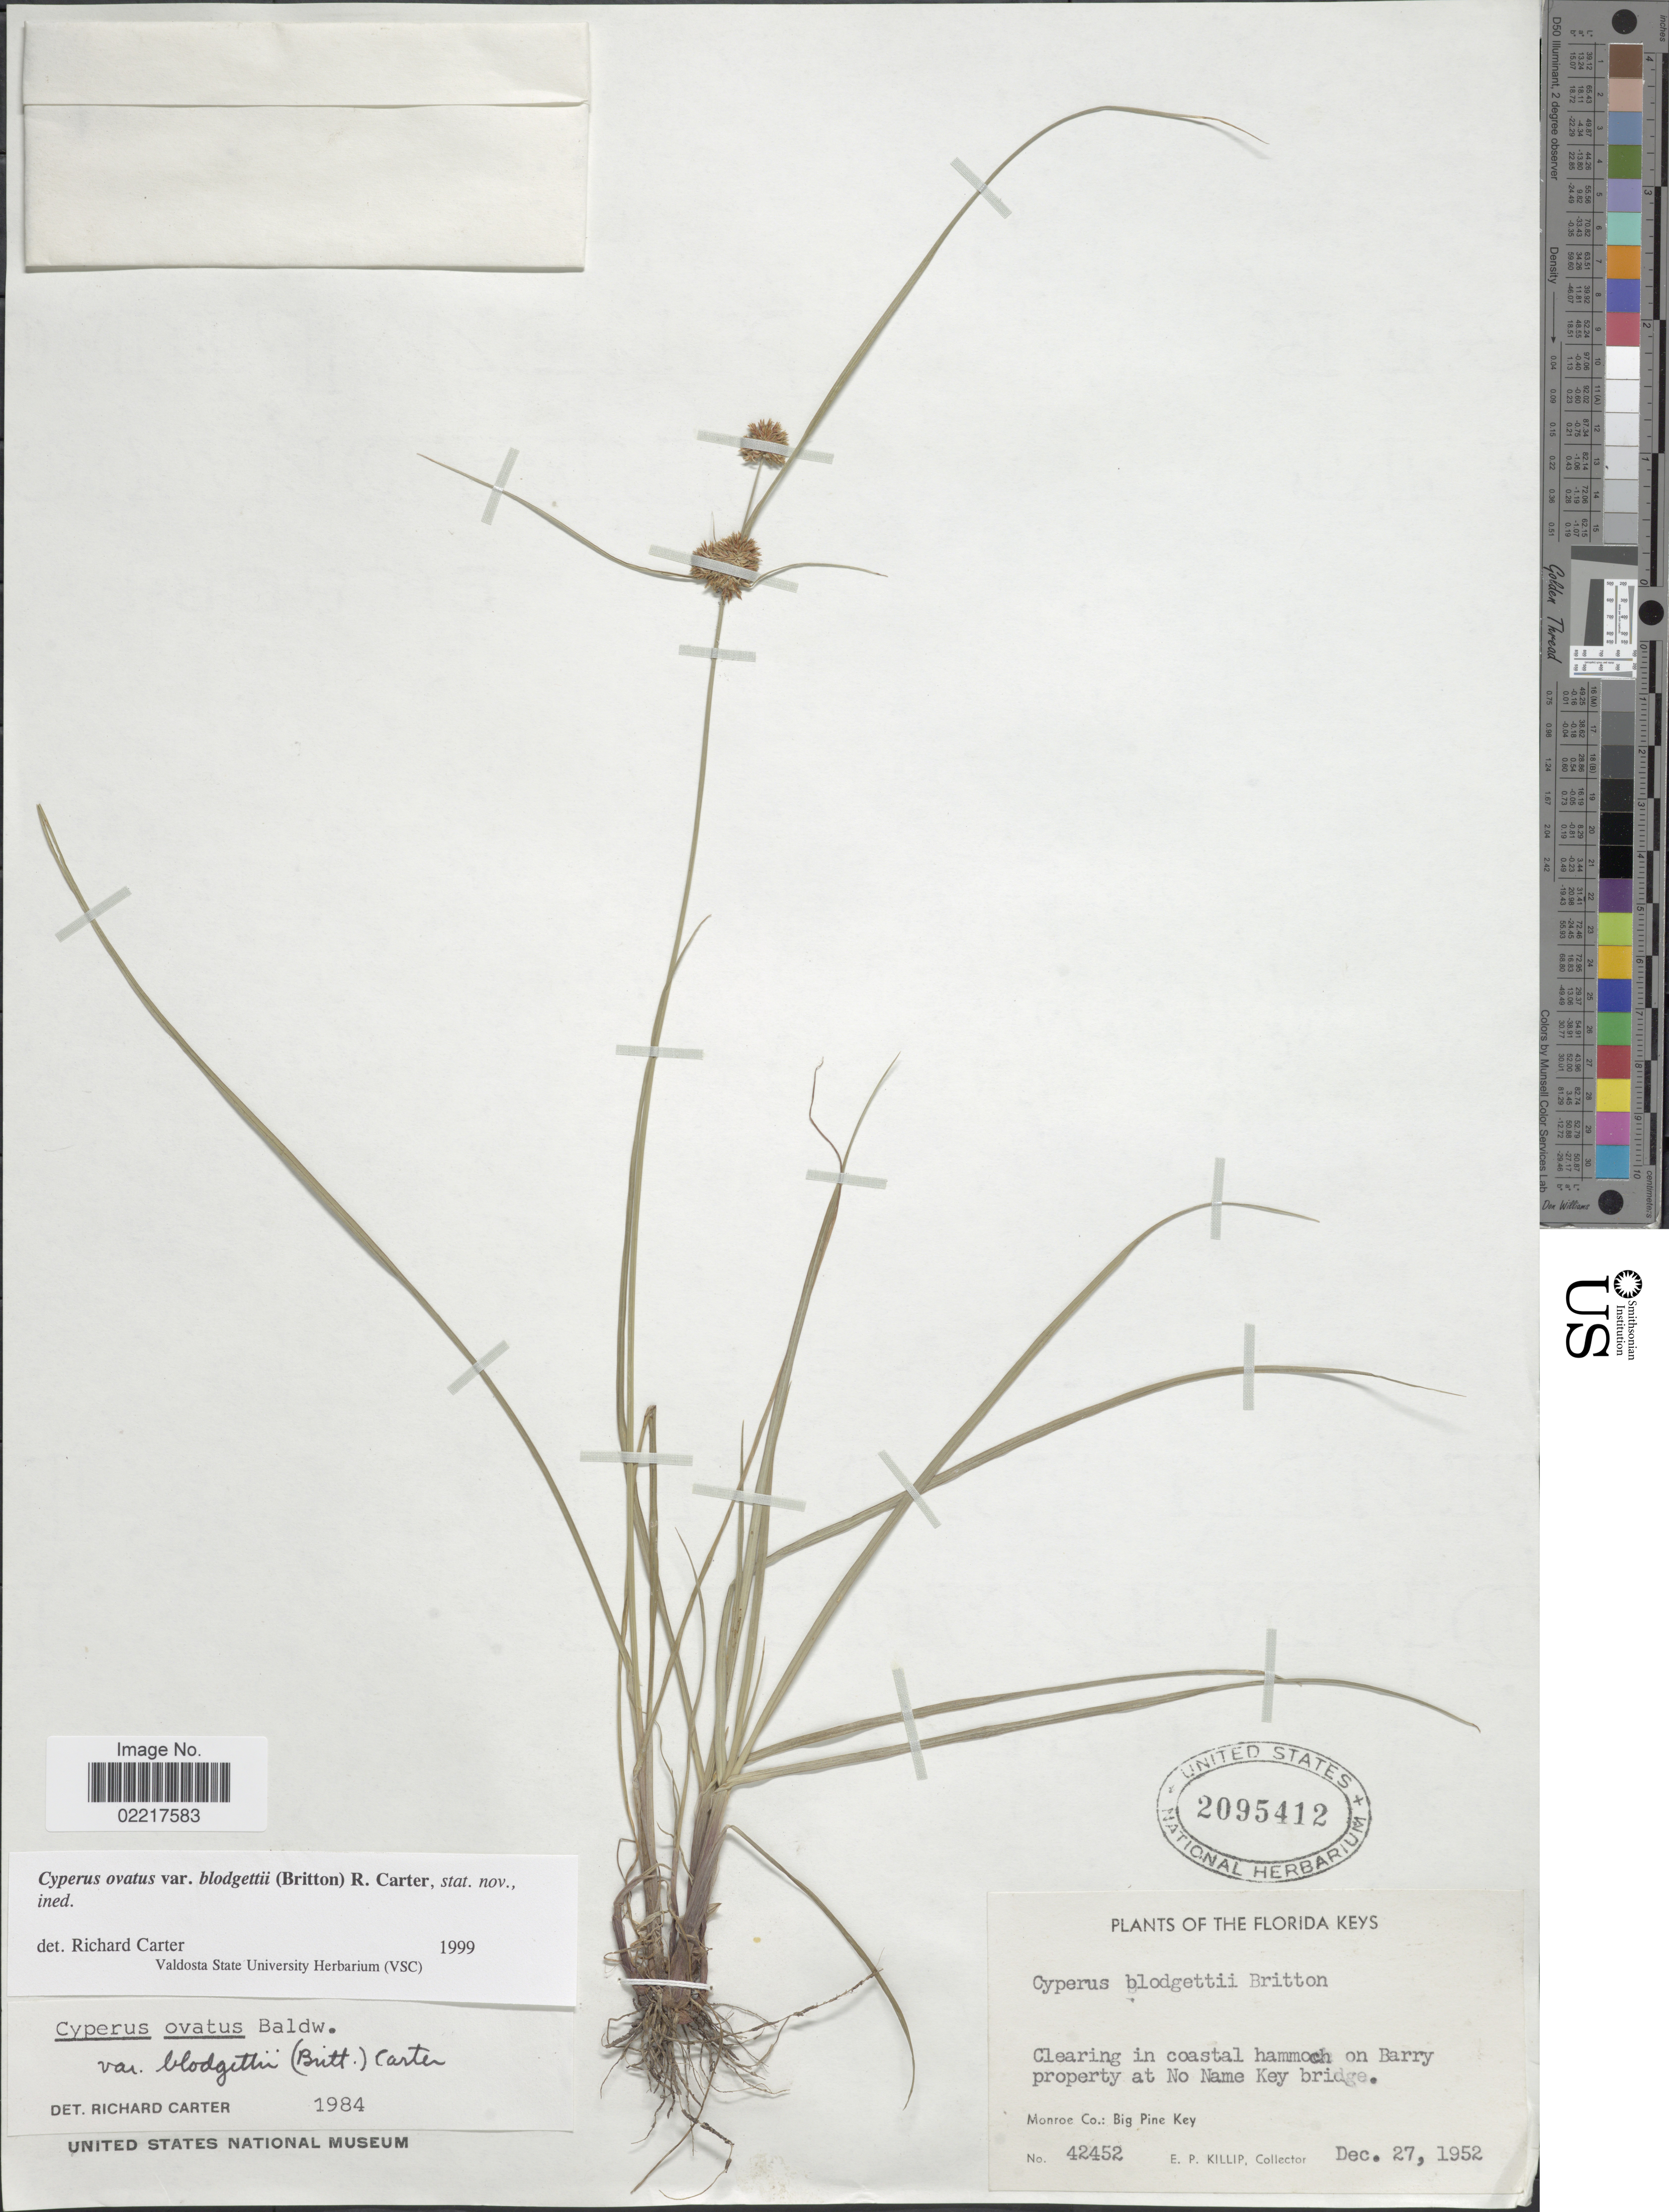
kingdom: Plantae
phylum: Tracheophyta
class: Liliopsida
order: Poales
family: Cyperaceae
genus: Cyperus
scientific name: Cyperus ovatus var. blodgettii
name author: (Britton) R. Carter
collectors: E. P. Killip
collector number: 42452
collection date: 1952-12-27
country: United States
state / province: Florida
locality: The Florida Keys, Clearing in coastal hammoch on Barry property at No Name Key bridge, Monroe Co: Big Pine Key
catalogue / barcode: US 2095412